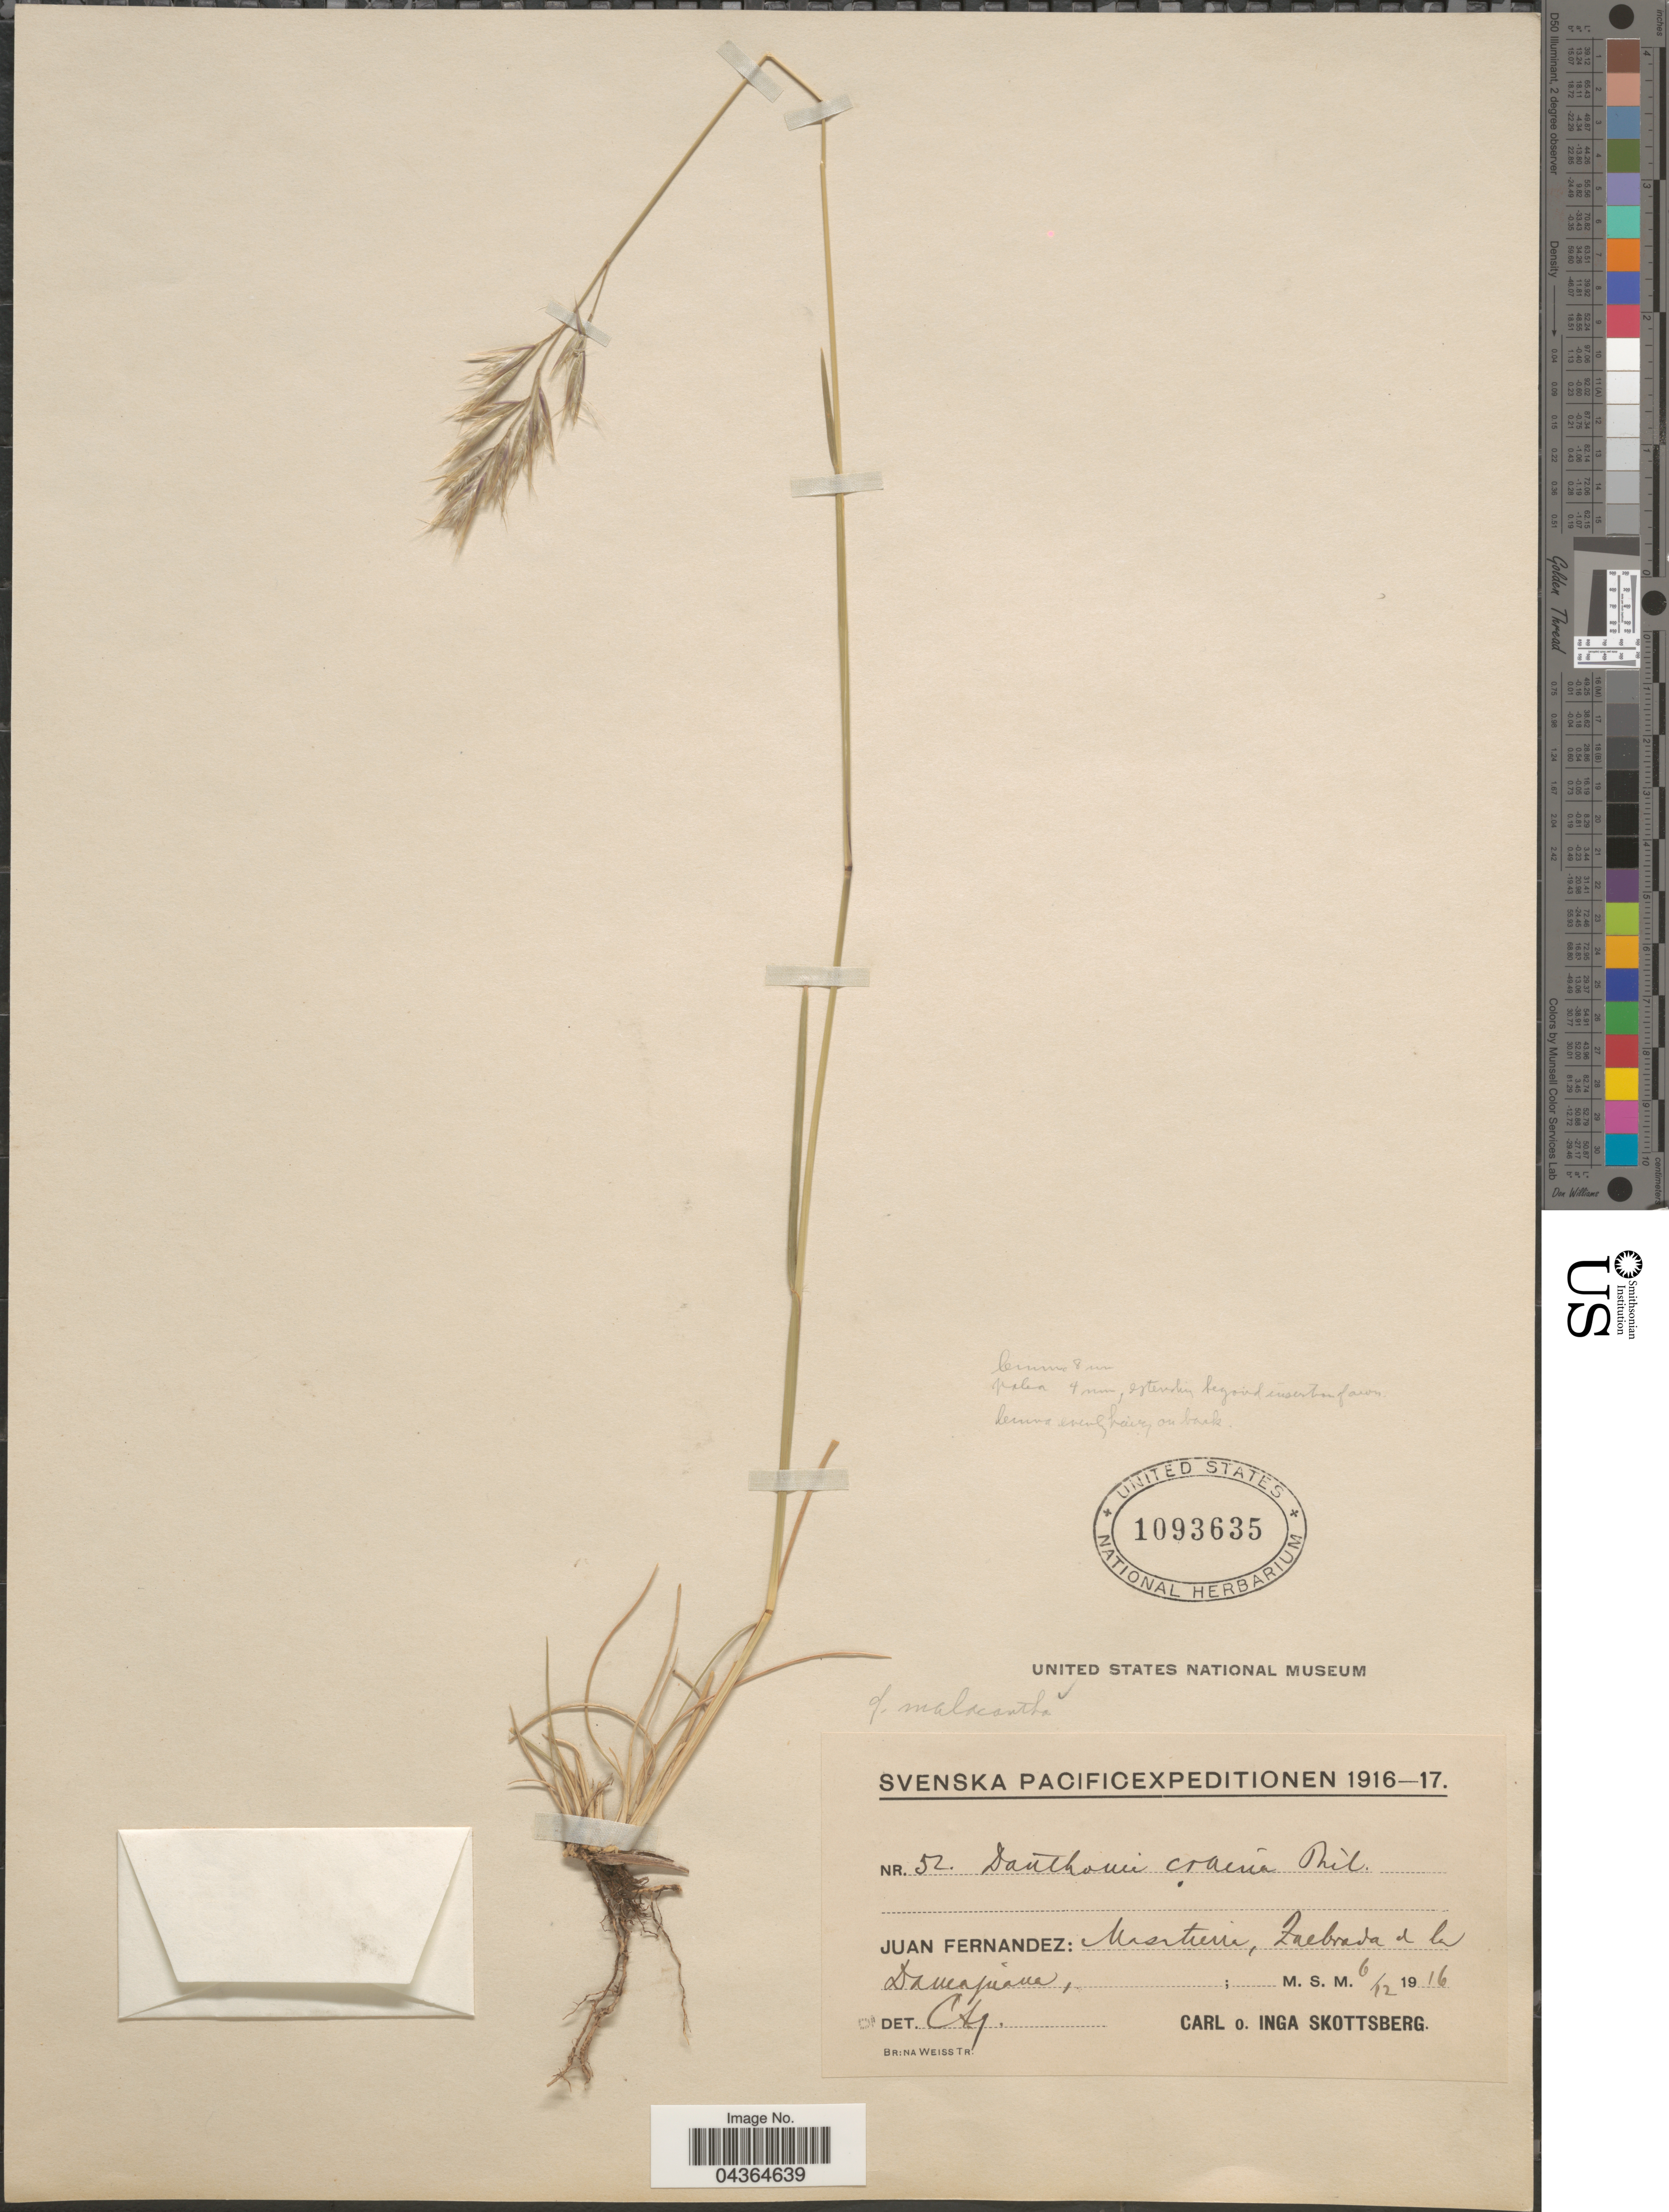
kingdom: Plantae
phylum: Tracheophyta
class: Liliopsida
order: Poales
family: Poaceae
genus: Danthonia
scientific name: Danthonia malacantha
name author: (Steud.) Pilg.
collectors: I. Skottsberg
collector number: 52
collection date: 1916-12-06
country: Chile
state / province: Valparaíso (V)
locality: Svenska Pacificexpeditionen 1916-17. Juan Fernandez: Masatierra, Quebrada de la Damajuana.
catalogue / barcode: US 1093635